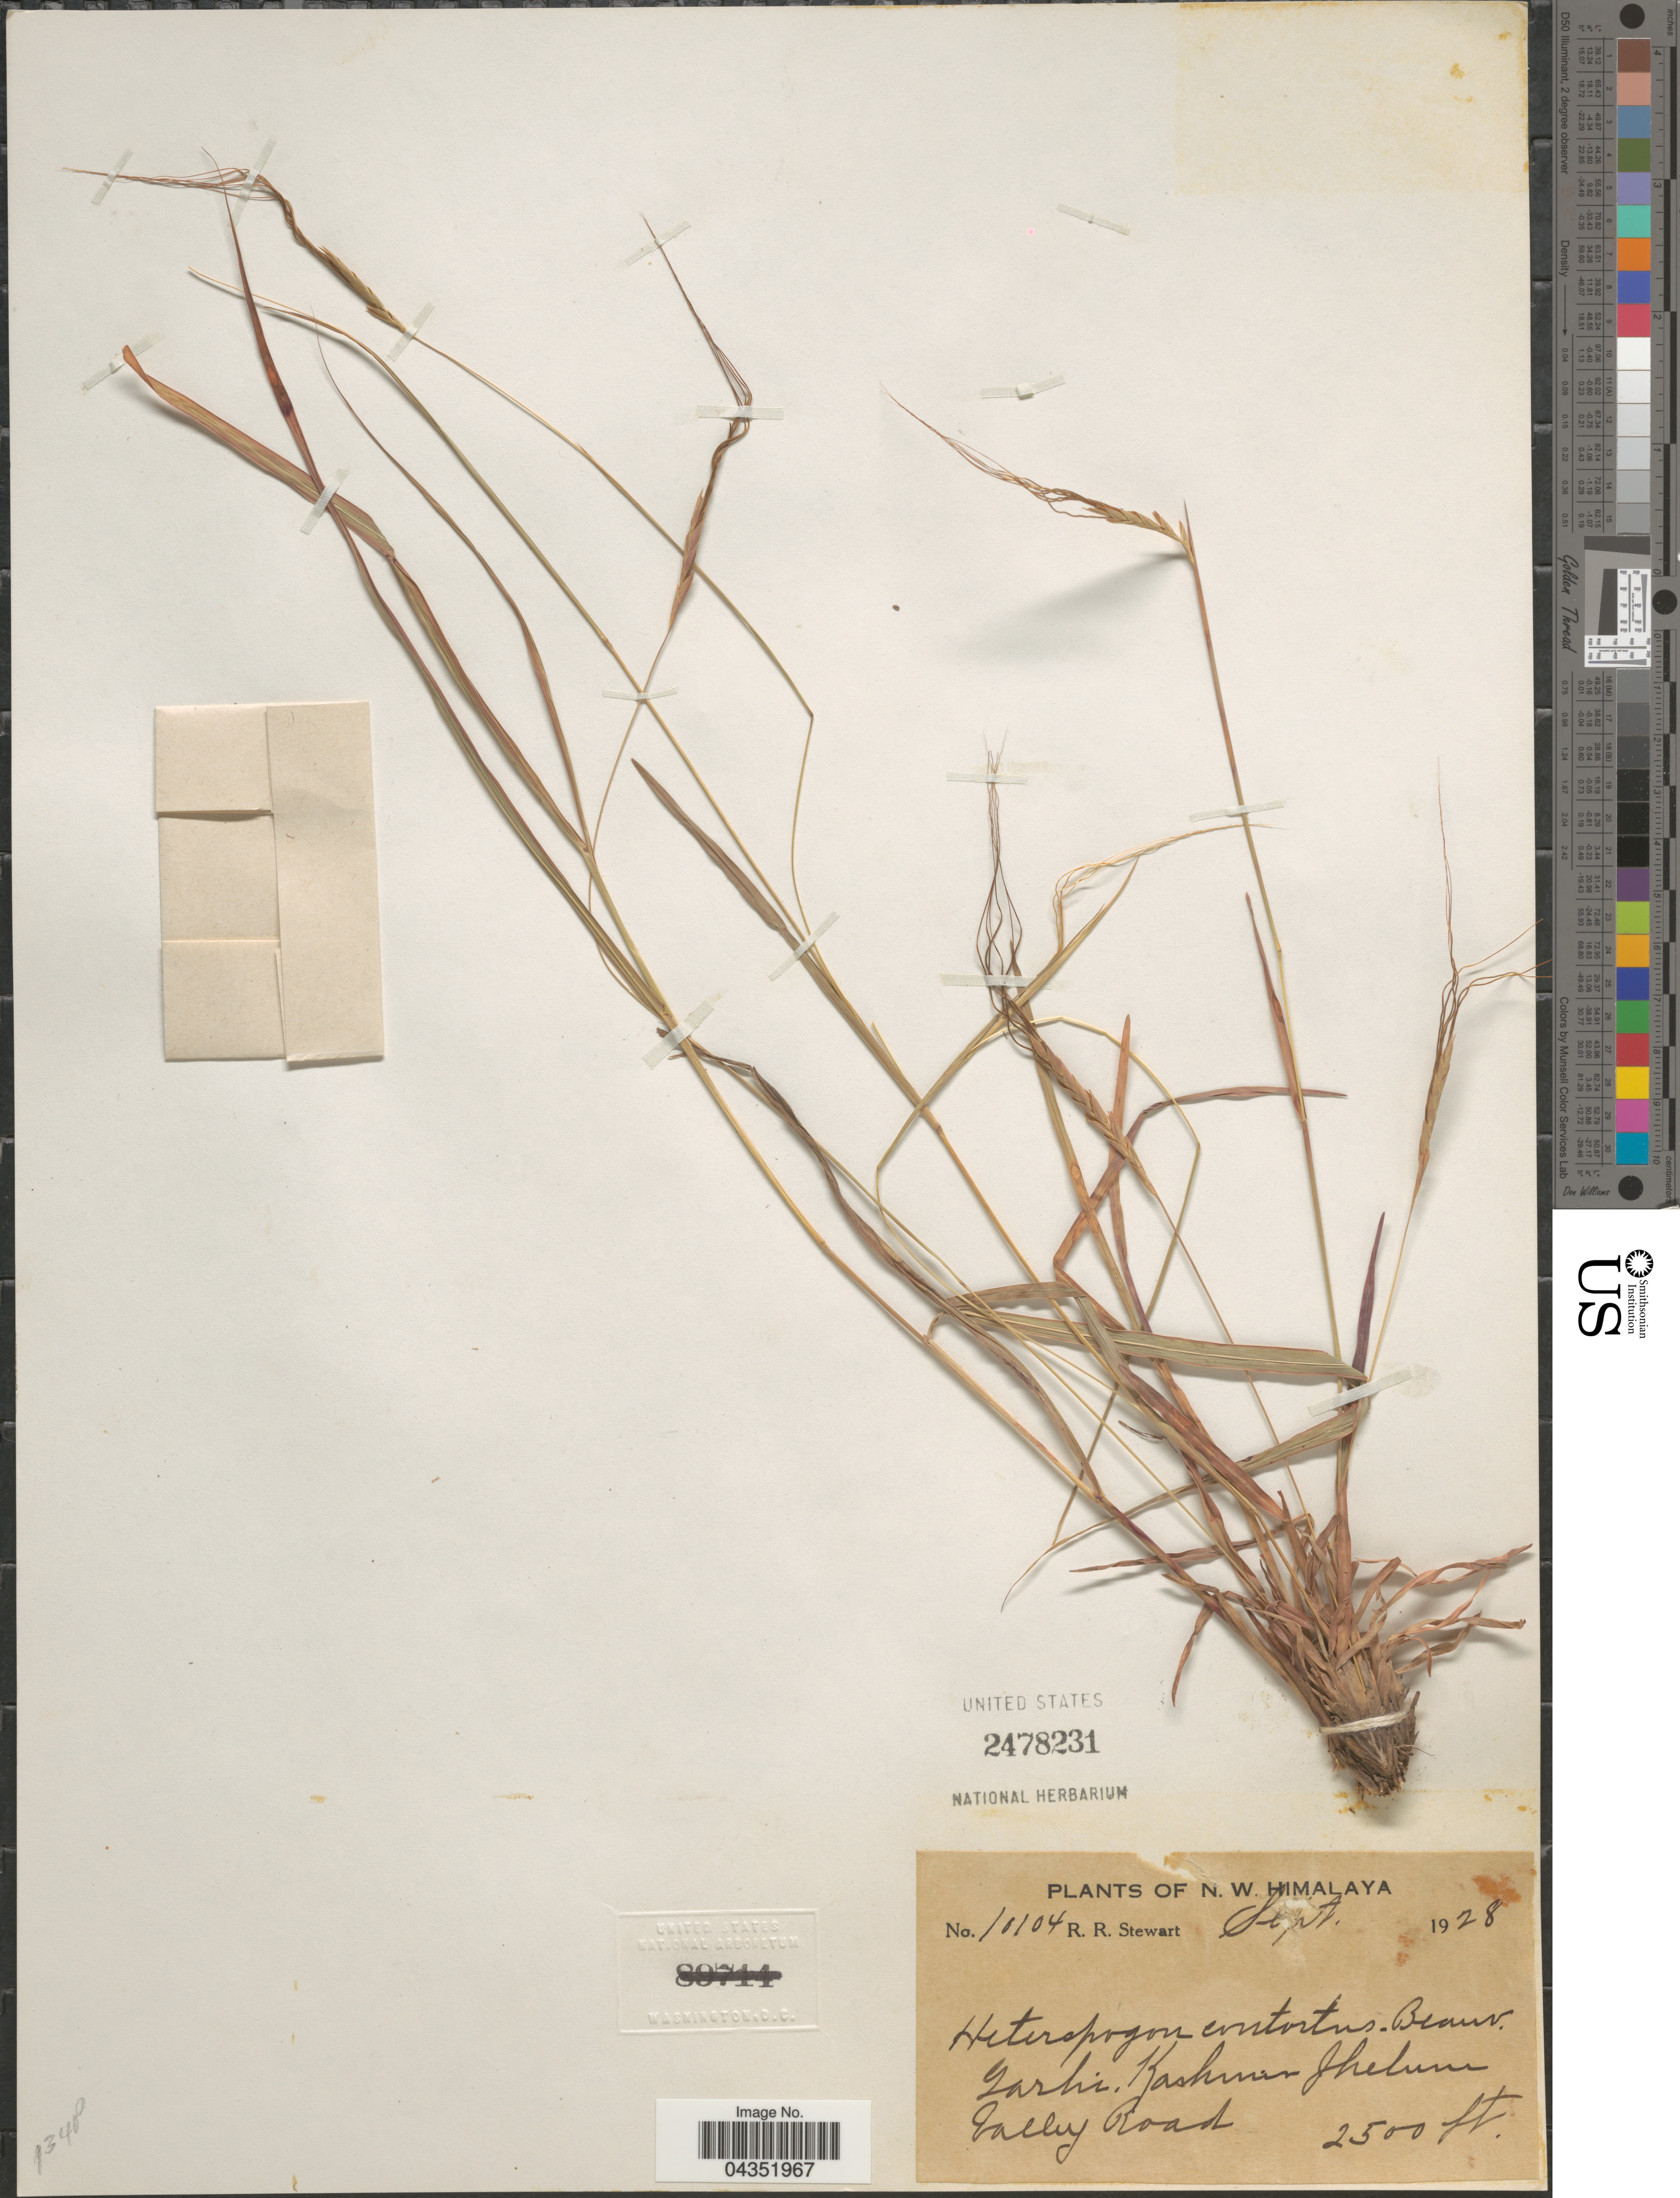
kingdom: Plantae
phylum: Tracheophyta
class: Liliopsida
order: Poales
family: Poaceae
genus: Heteropogon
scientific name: Heteropogon contortus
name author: (L.) P. Beauv. ex Roem. & Schult.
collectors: R. Stewart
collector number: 10104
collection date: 1928-09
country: Pakistan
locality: N. W. Himalaya. Garhi. Kashmir Jhelum Valley Road.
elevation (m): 762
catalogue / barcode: US 2478231